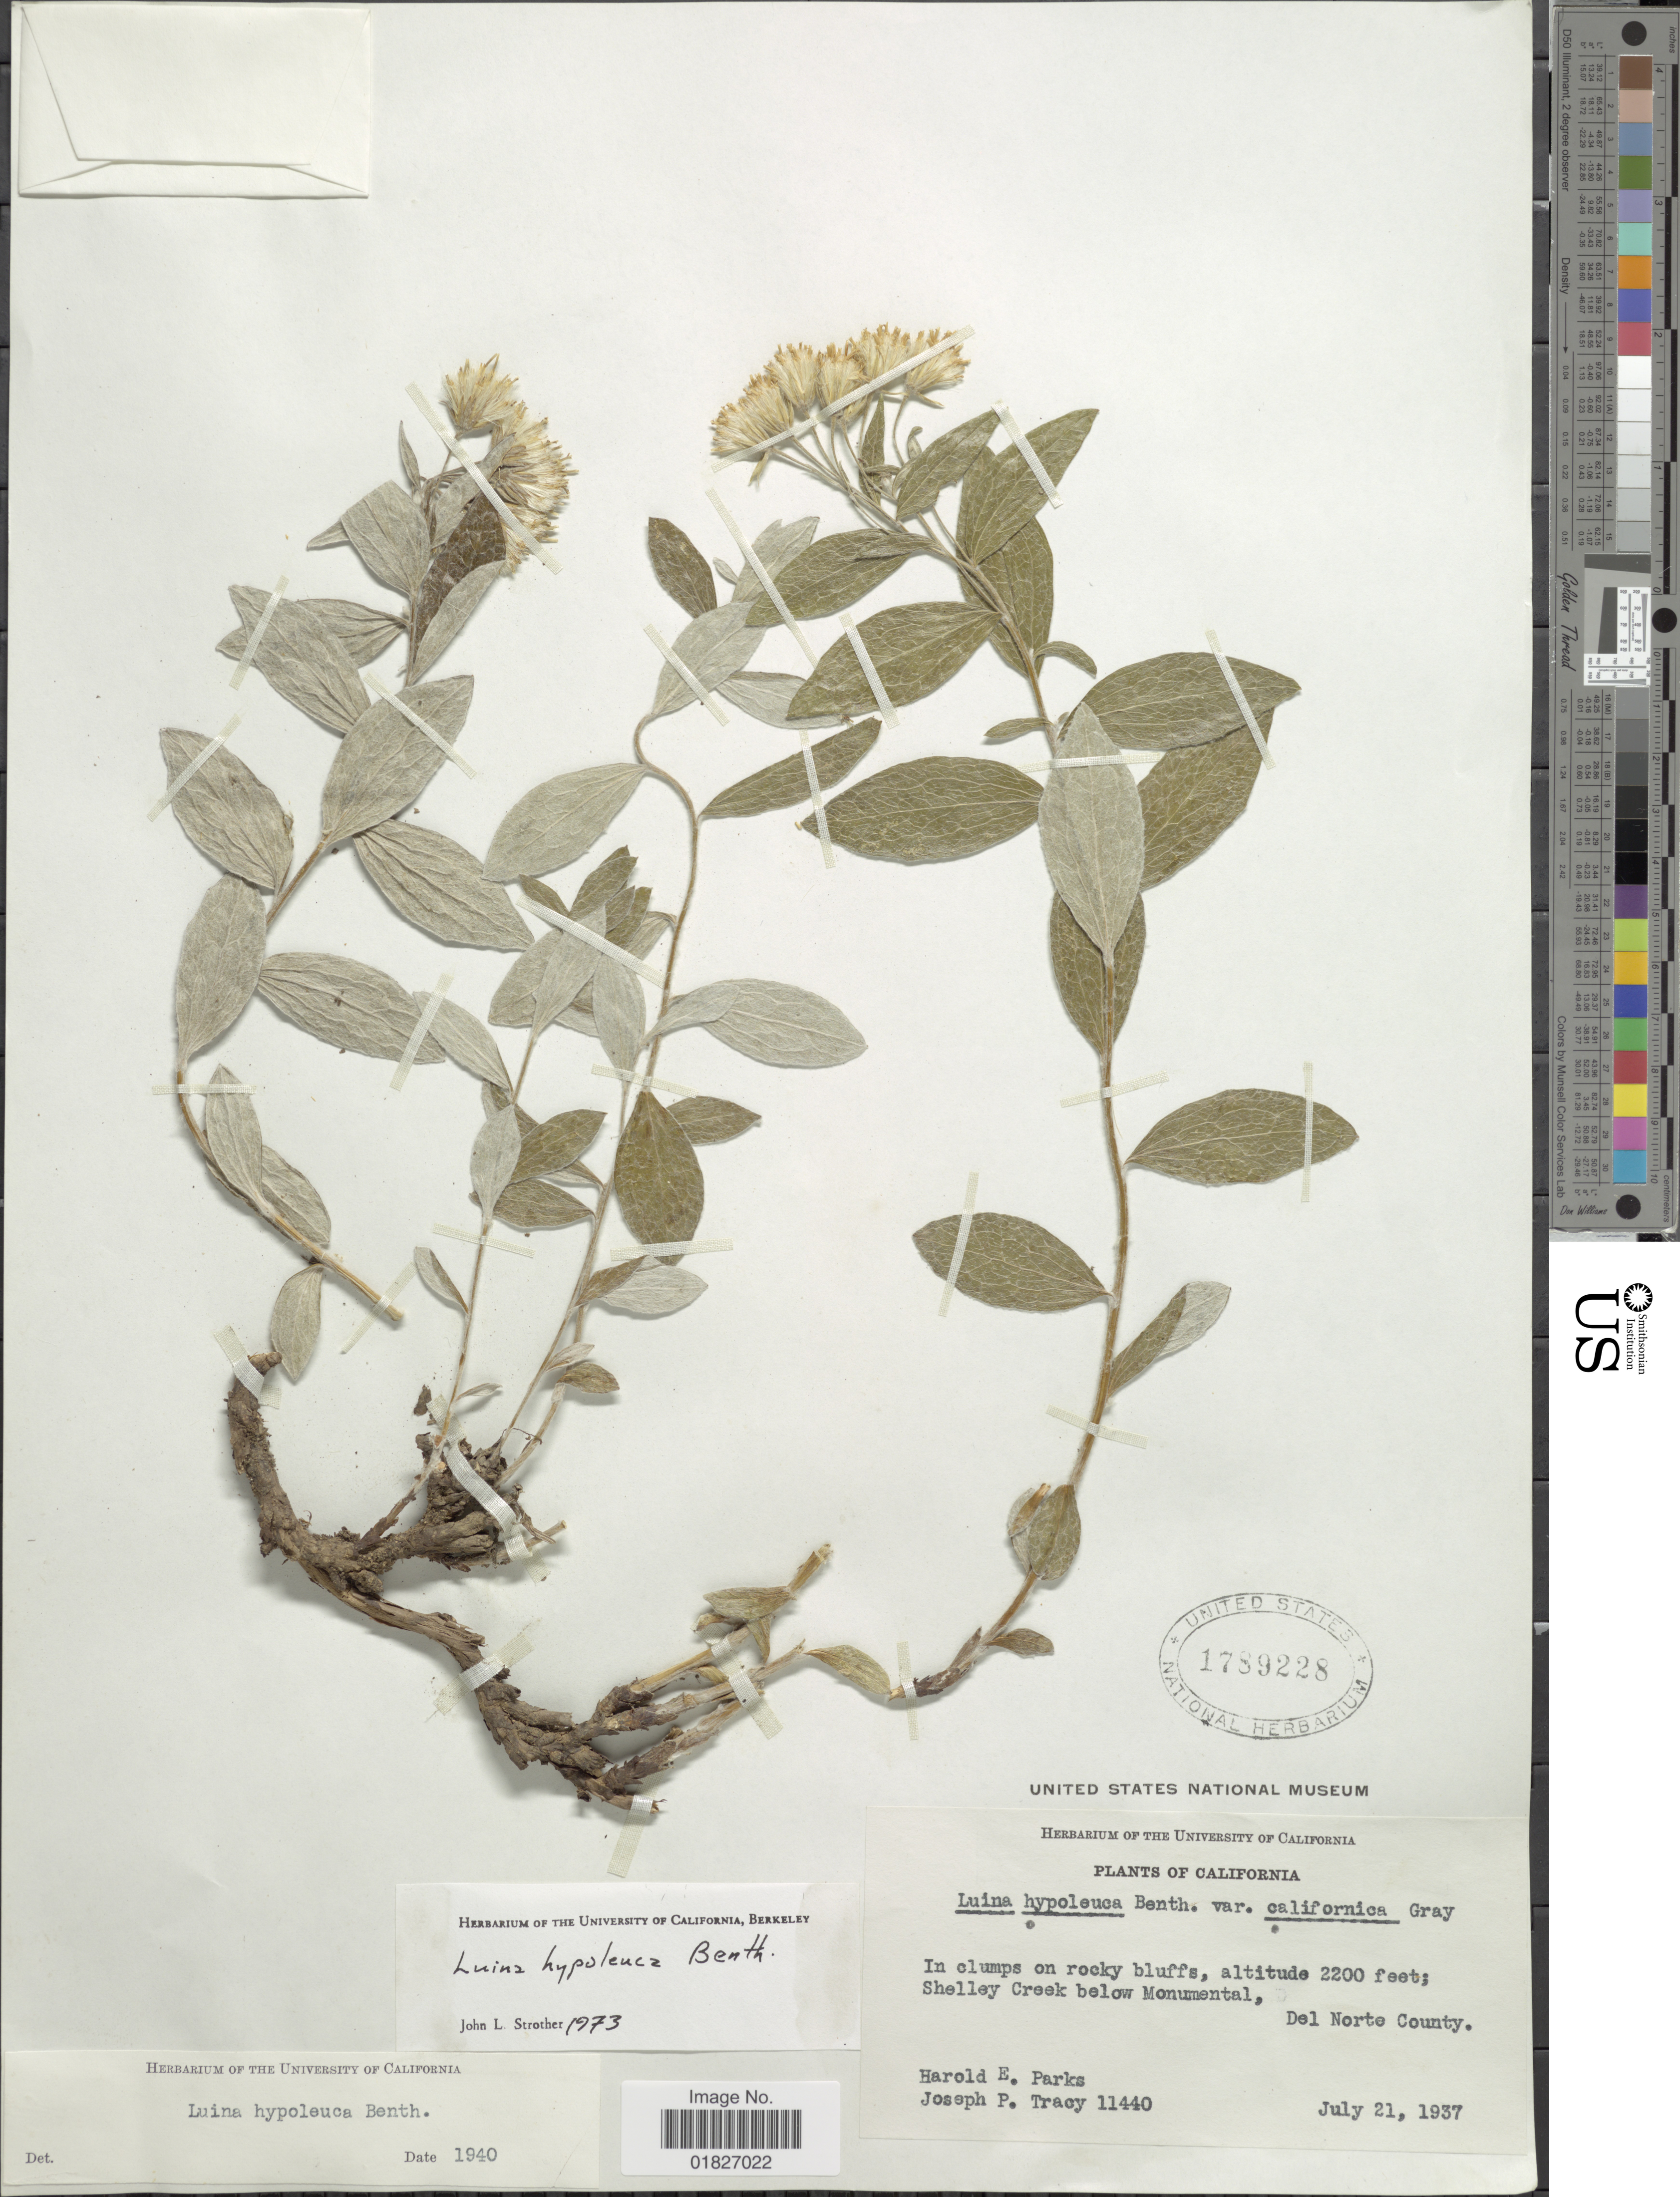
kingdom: Plantae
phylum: Tracheophyta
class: Magnoliopsida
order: Asterales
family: Asteraceae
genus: Luina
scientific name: Luina hypoleuca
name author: Benth.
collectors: H. E. Parks & J. Tracy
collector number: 11440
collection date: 1937-07-21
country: United States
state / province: California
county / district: Del Norte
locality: Shelley Creek below Monumental, Del Norte County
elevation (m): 671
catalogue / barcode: US 1789228